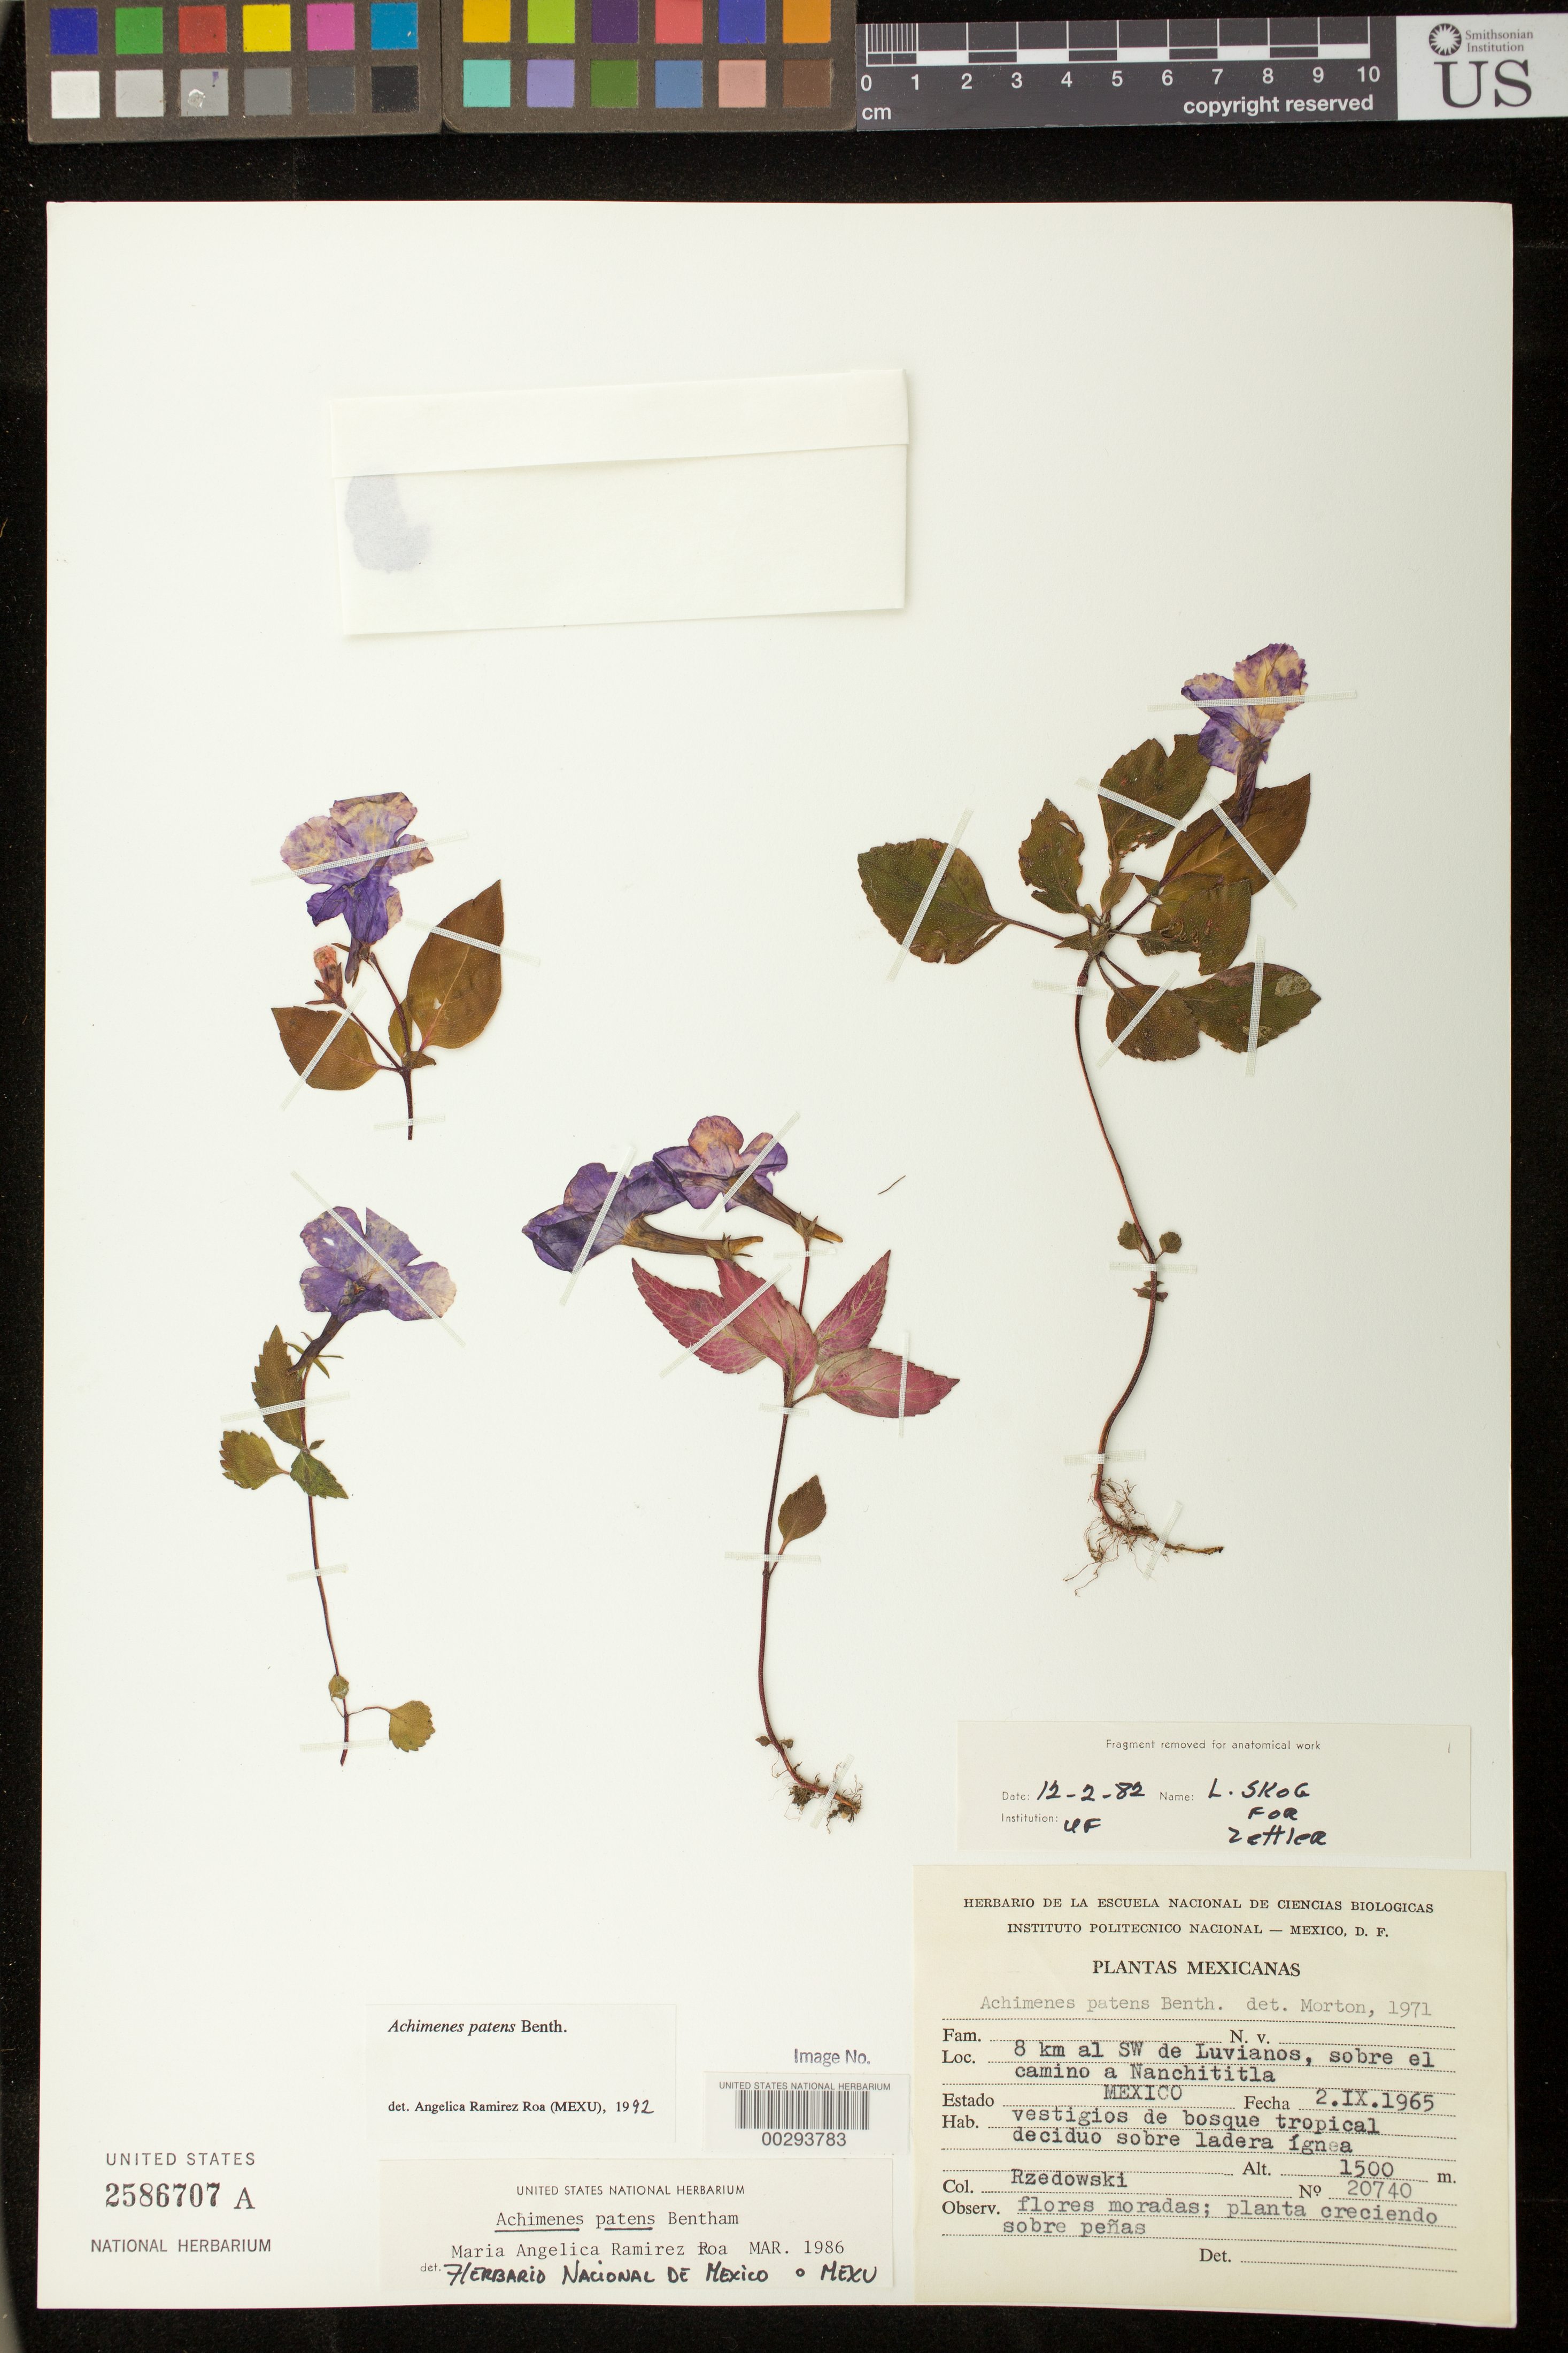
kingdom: Plantae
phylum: Tracheophyta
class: Magnoliopsida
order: Lamiales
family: Gesneriaceae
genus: Achimenes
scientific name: Achimenes patens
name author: Benth.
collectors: J. Rzedowski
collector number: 20740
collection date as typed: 02 Sep 1965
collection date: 1965-09-02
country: Mexico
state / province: México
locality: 8 km SW of Luvianos, above the road to Nanchititla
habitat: Vestiges of tropical forest ...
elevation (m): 1500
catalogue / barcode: US 2586707A